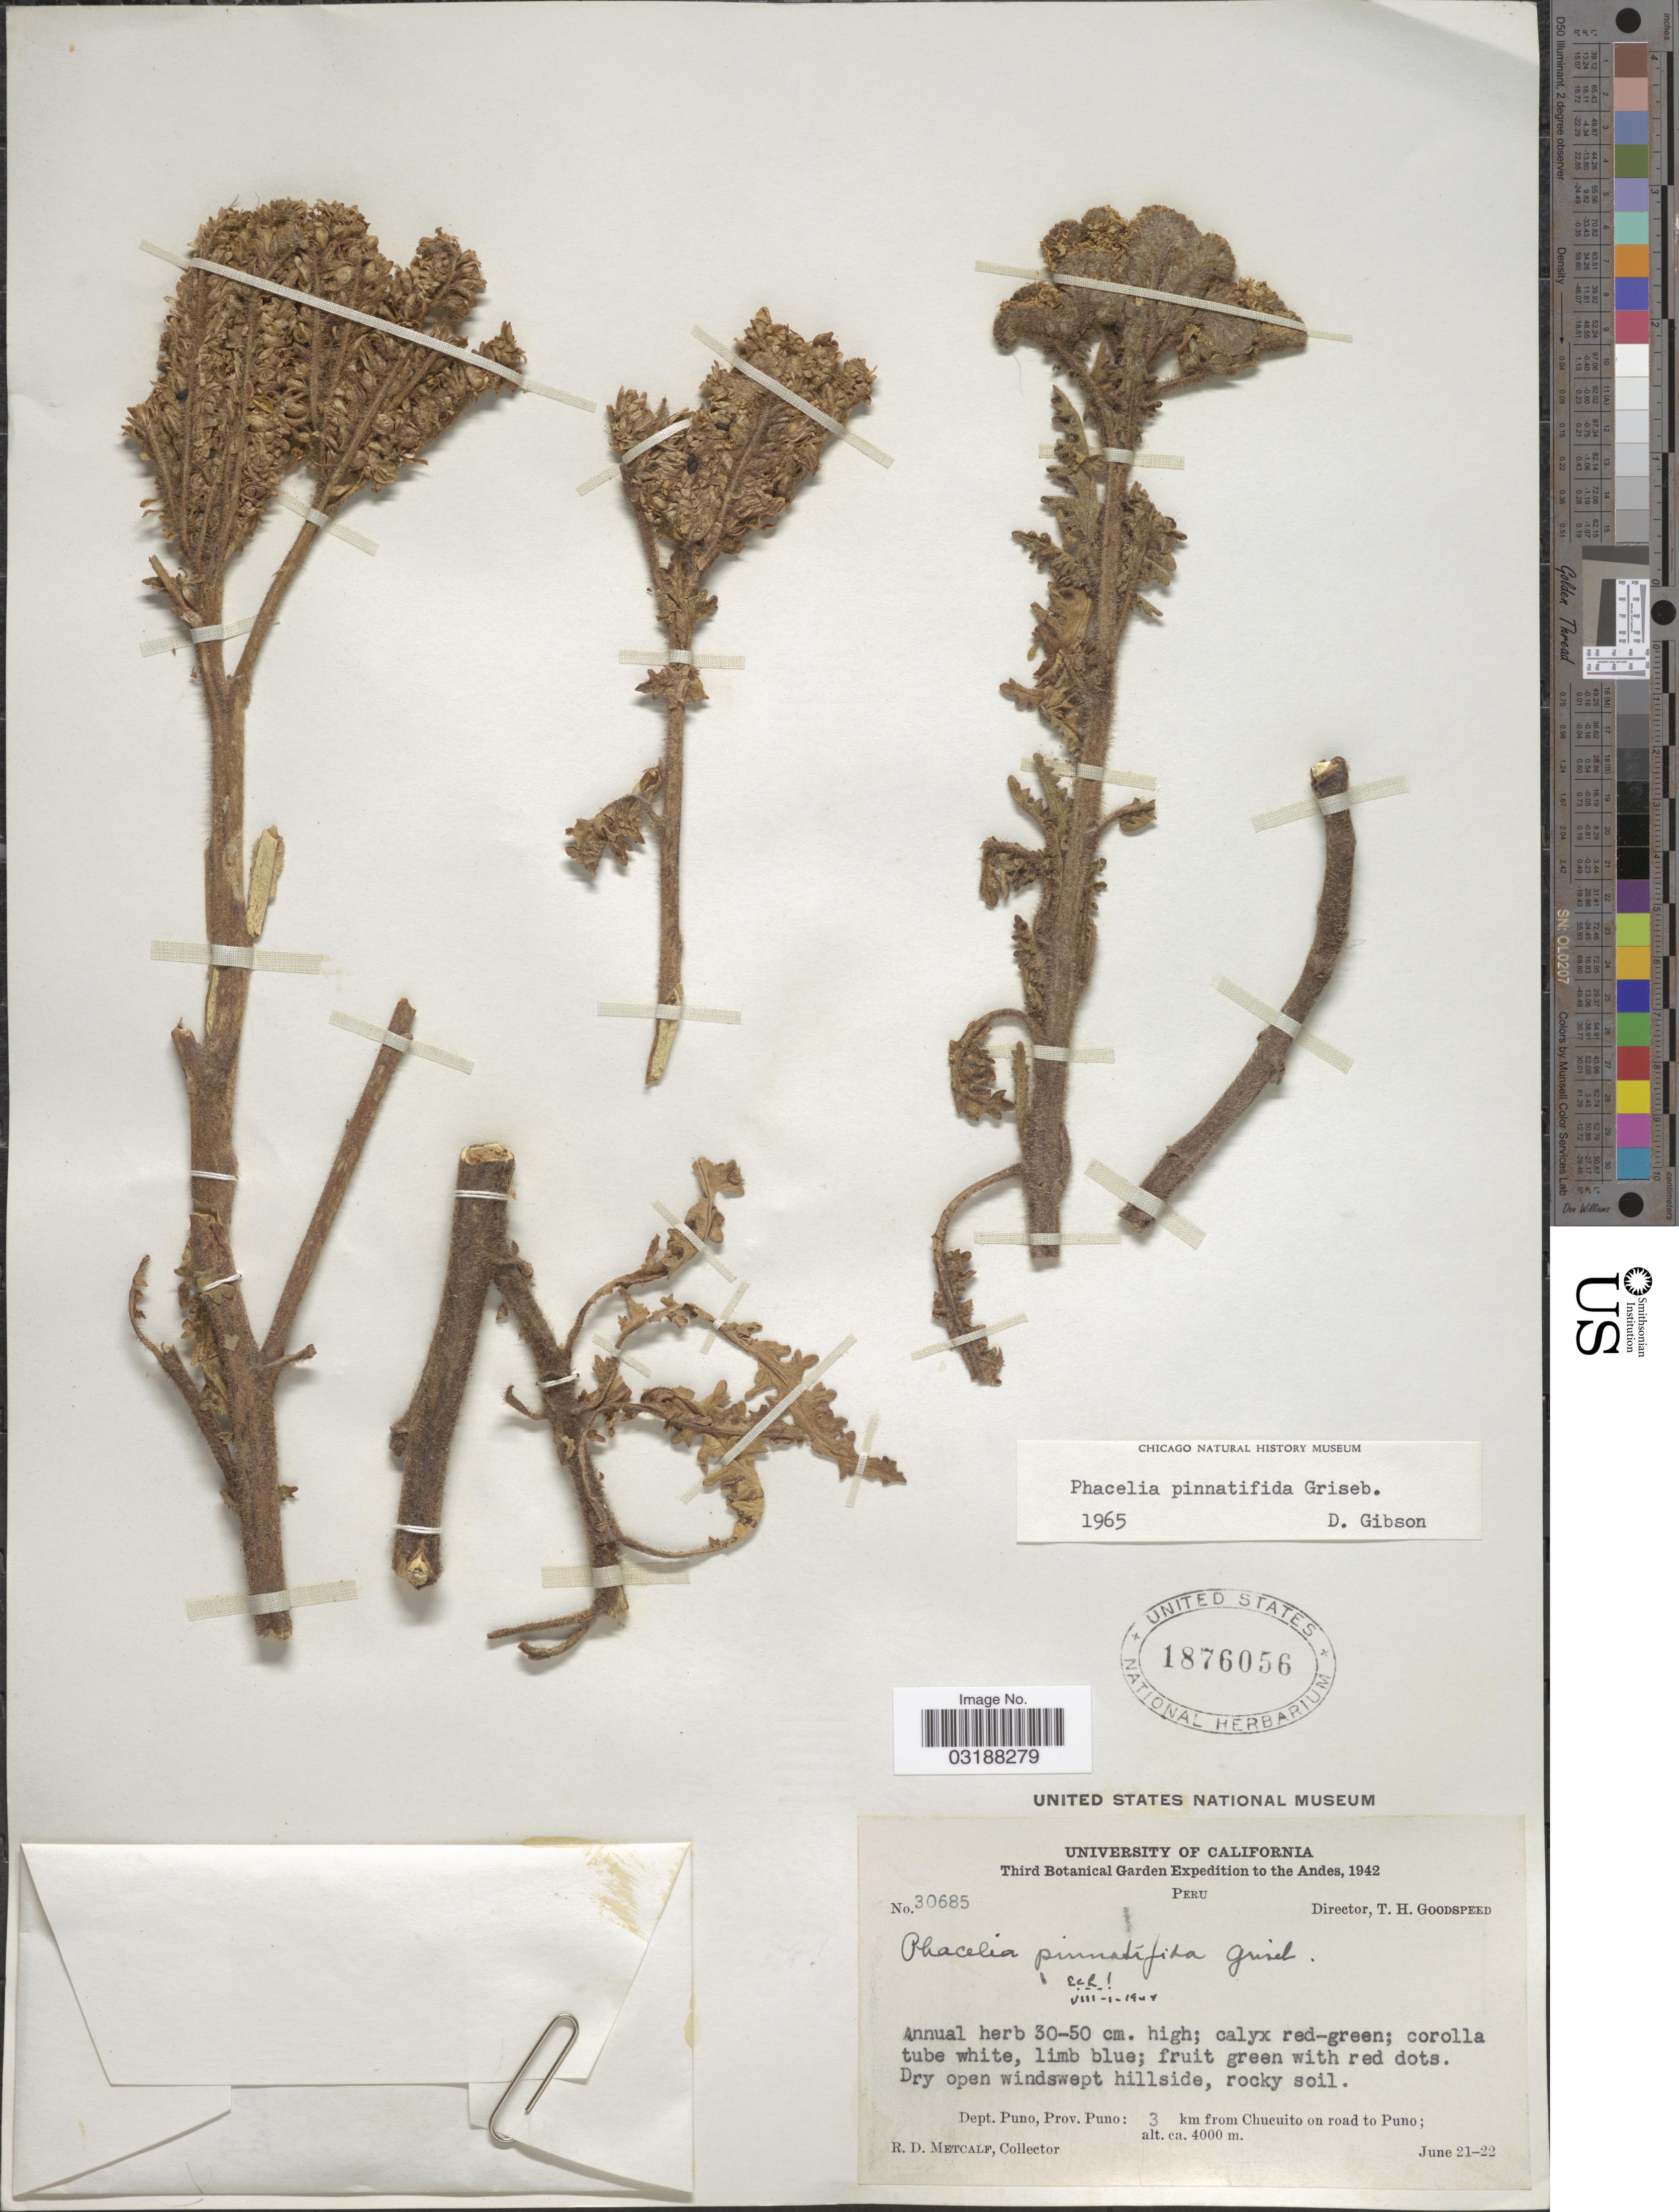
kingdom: Plantae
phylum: Tracheophyta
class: Magnoliopsida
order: Boraginales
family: Hydrophyllaceae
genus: Phacelia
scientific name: Phacelia pinnatifida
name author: Griseb. ex Wedd.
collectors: R. D. Metcalf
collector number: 30685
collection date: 1942-06-21/1942-06-22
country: Peru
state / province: Puno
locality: Andes. Dept. Puno, Prov. Puno: 3 km from Chucuito on road to Puno.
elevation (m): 4000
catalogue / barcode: US 1876056